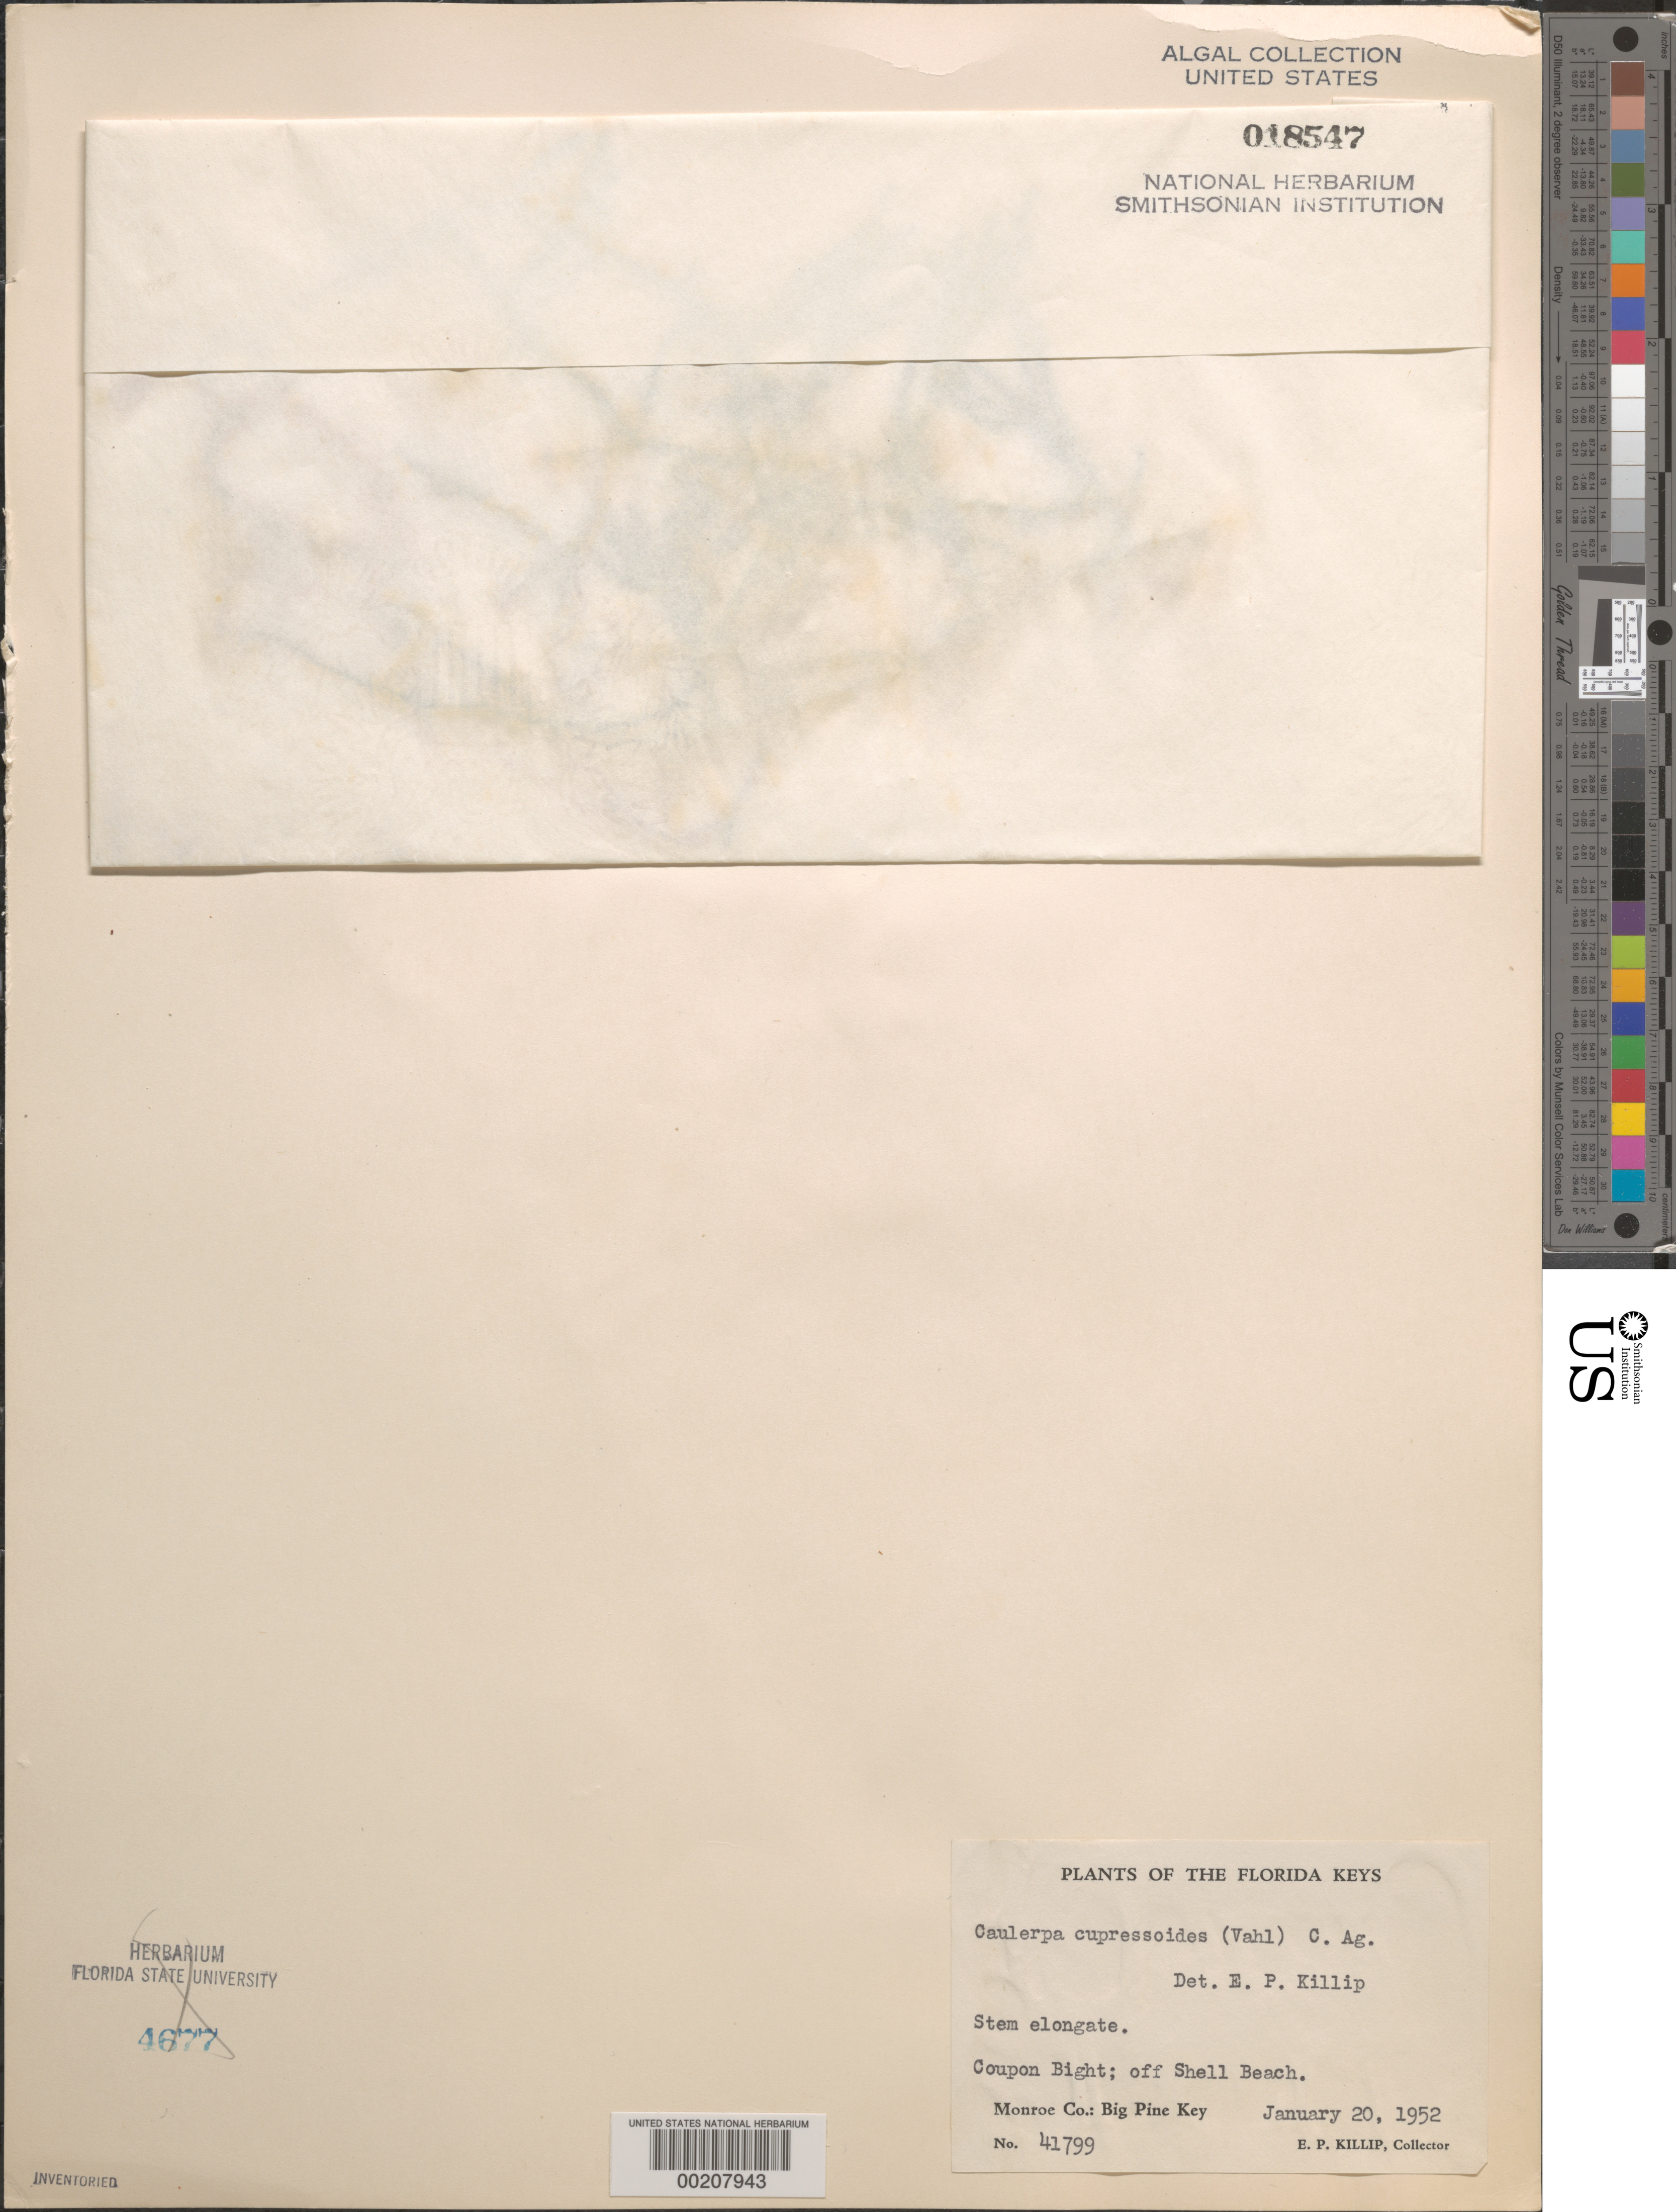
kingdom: Plantae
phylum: Chlorophyta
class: Ulvophyceae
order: Bryopsidales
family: Caulerpaceae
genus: Caulerpa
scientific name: Caulerpa cupressoides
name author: (Vahl) C. Agardh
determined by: Killip, Ellsworth P.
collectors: E. P. Killip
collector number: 41799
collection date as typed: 20 Jan 1952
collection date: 1952-01-20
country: United States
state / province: Florida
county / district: Monroe County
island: Big Pine Key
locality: Coupon Bight off Shell Beach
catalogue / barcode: US 18547